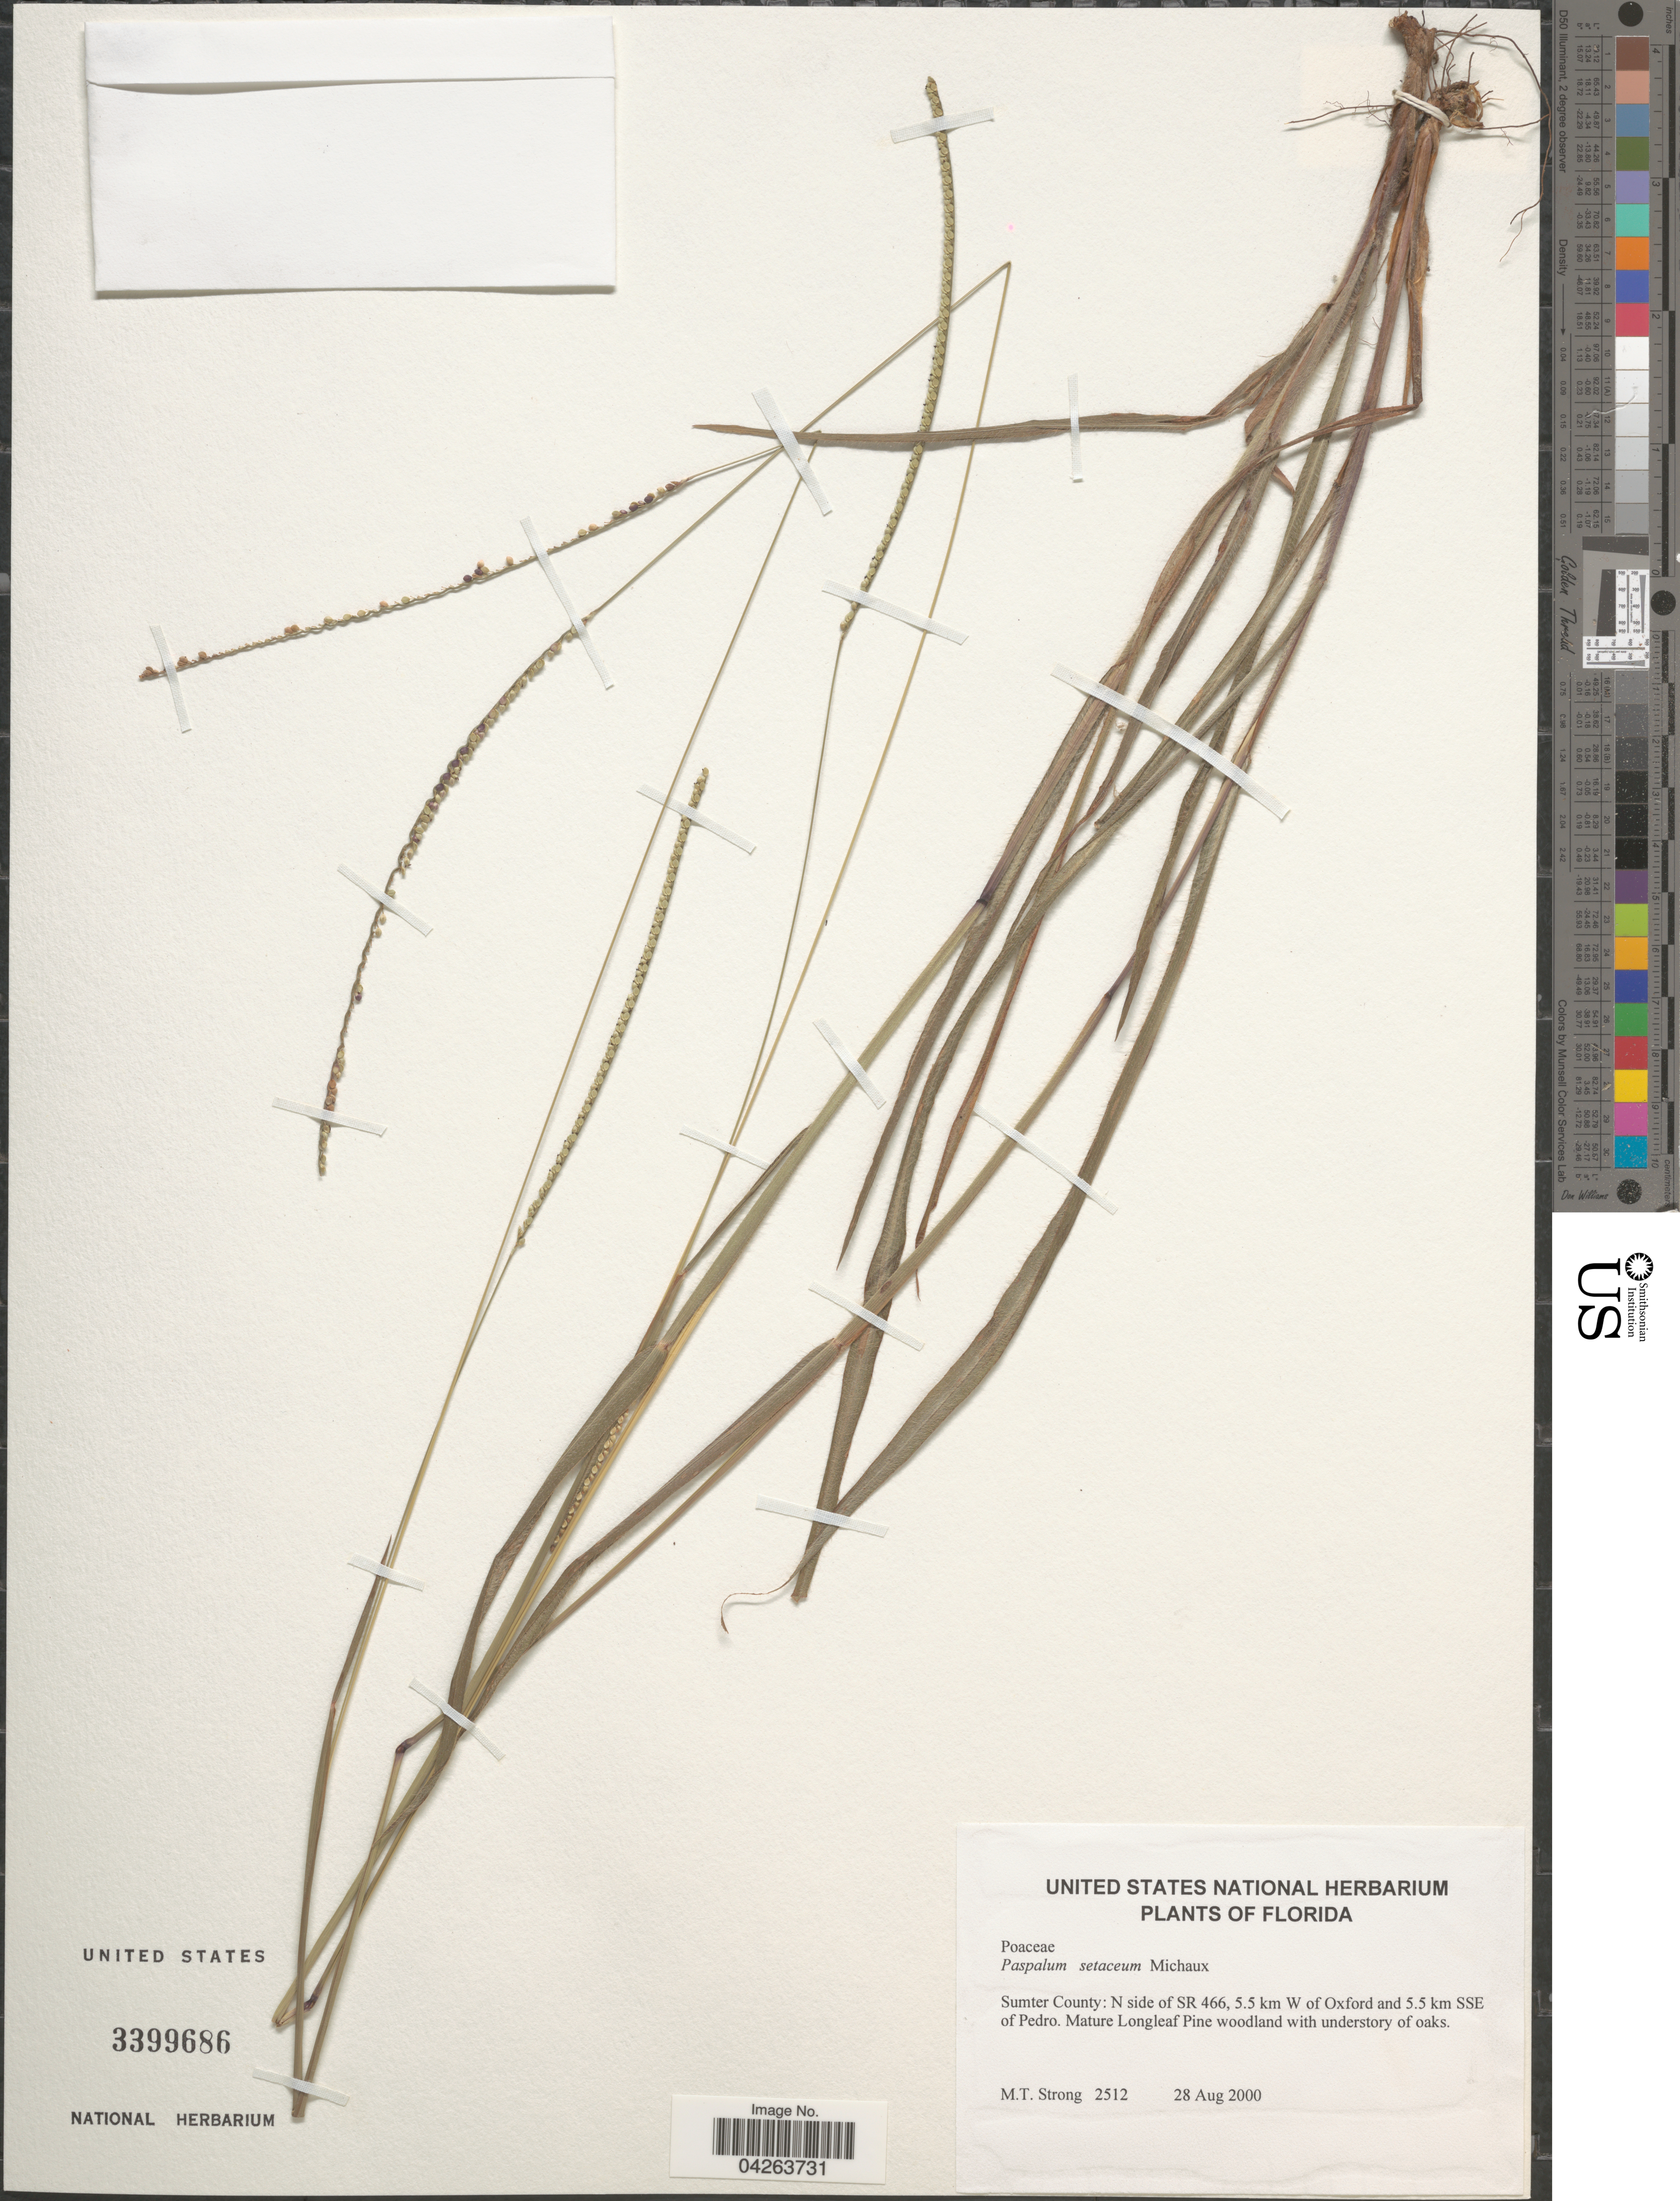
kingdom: Plantae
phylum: Tracheophyta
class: Liliopsida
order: Poales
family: Poaceae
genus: Paspalum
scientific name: Paspalum setaceum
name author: Michx.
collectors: M. T. Strong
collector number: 2512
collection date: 2000-08-28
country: United States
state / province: Florida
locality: Sumter County: N side of SR 466, 5.5 km W of Oxford and 5.5 km SSE of Pedro.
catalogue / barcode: US 3399686